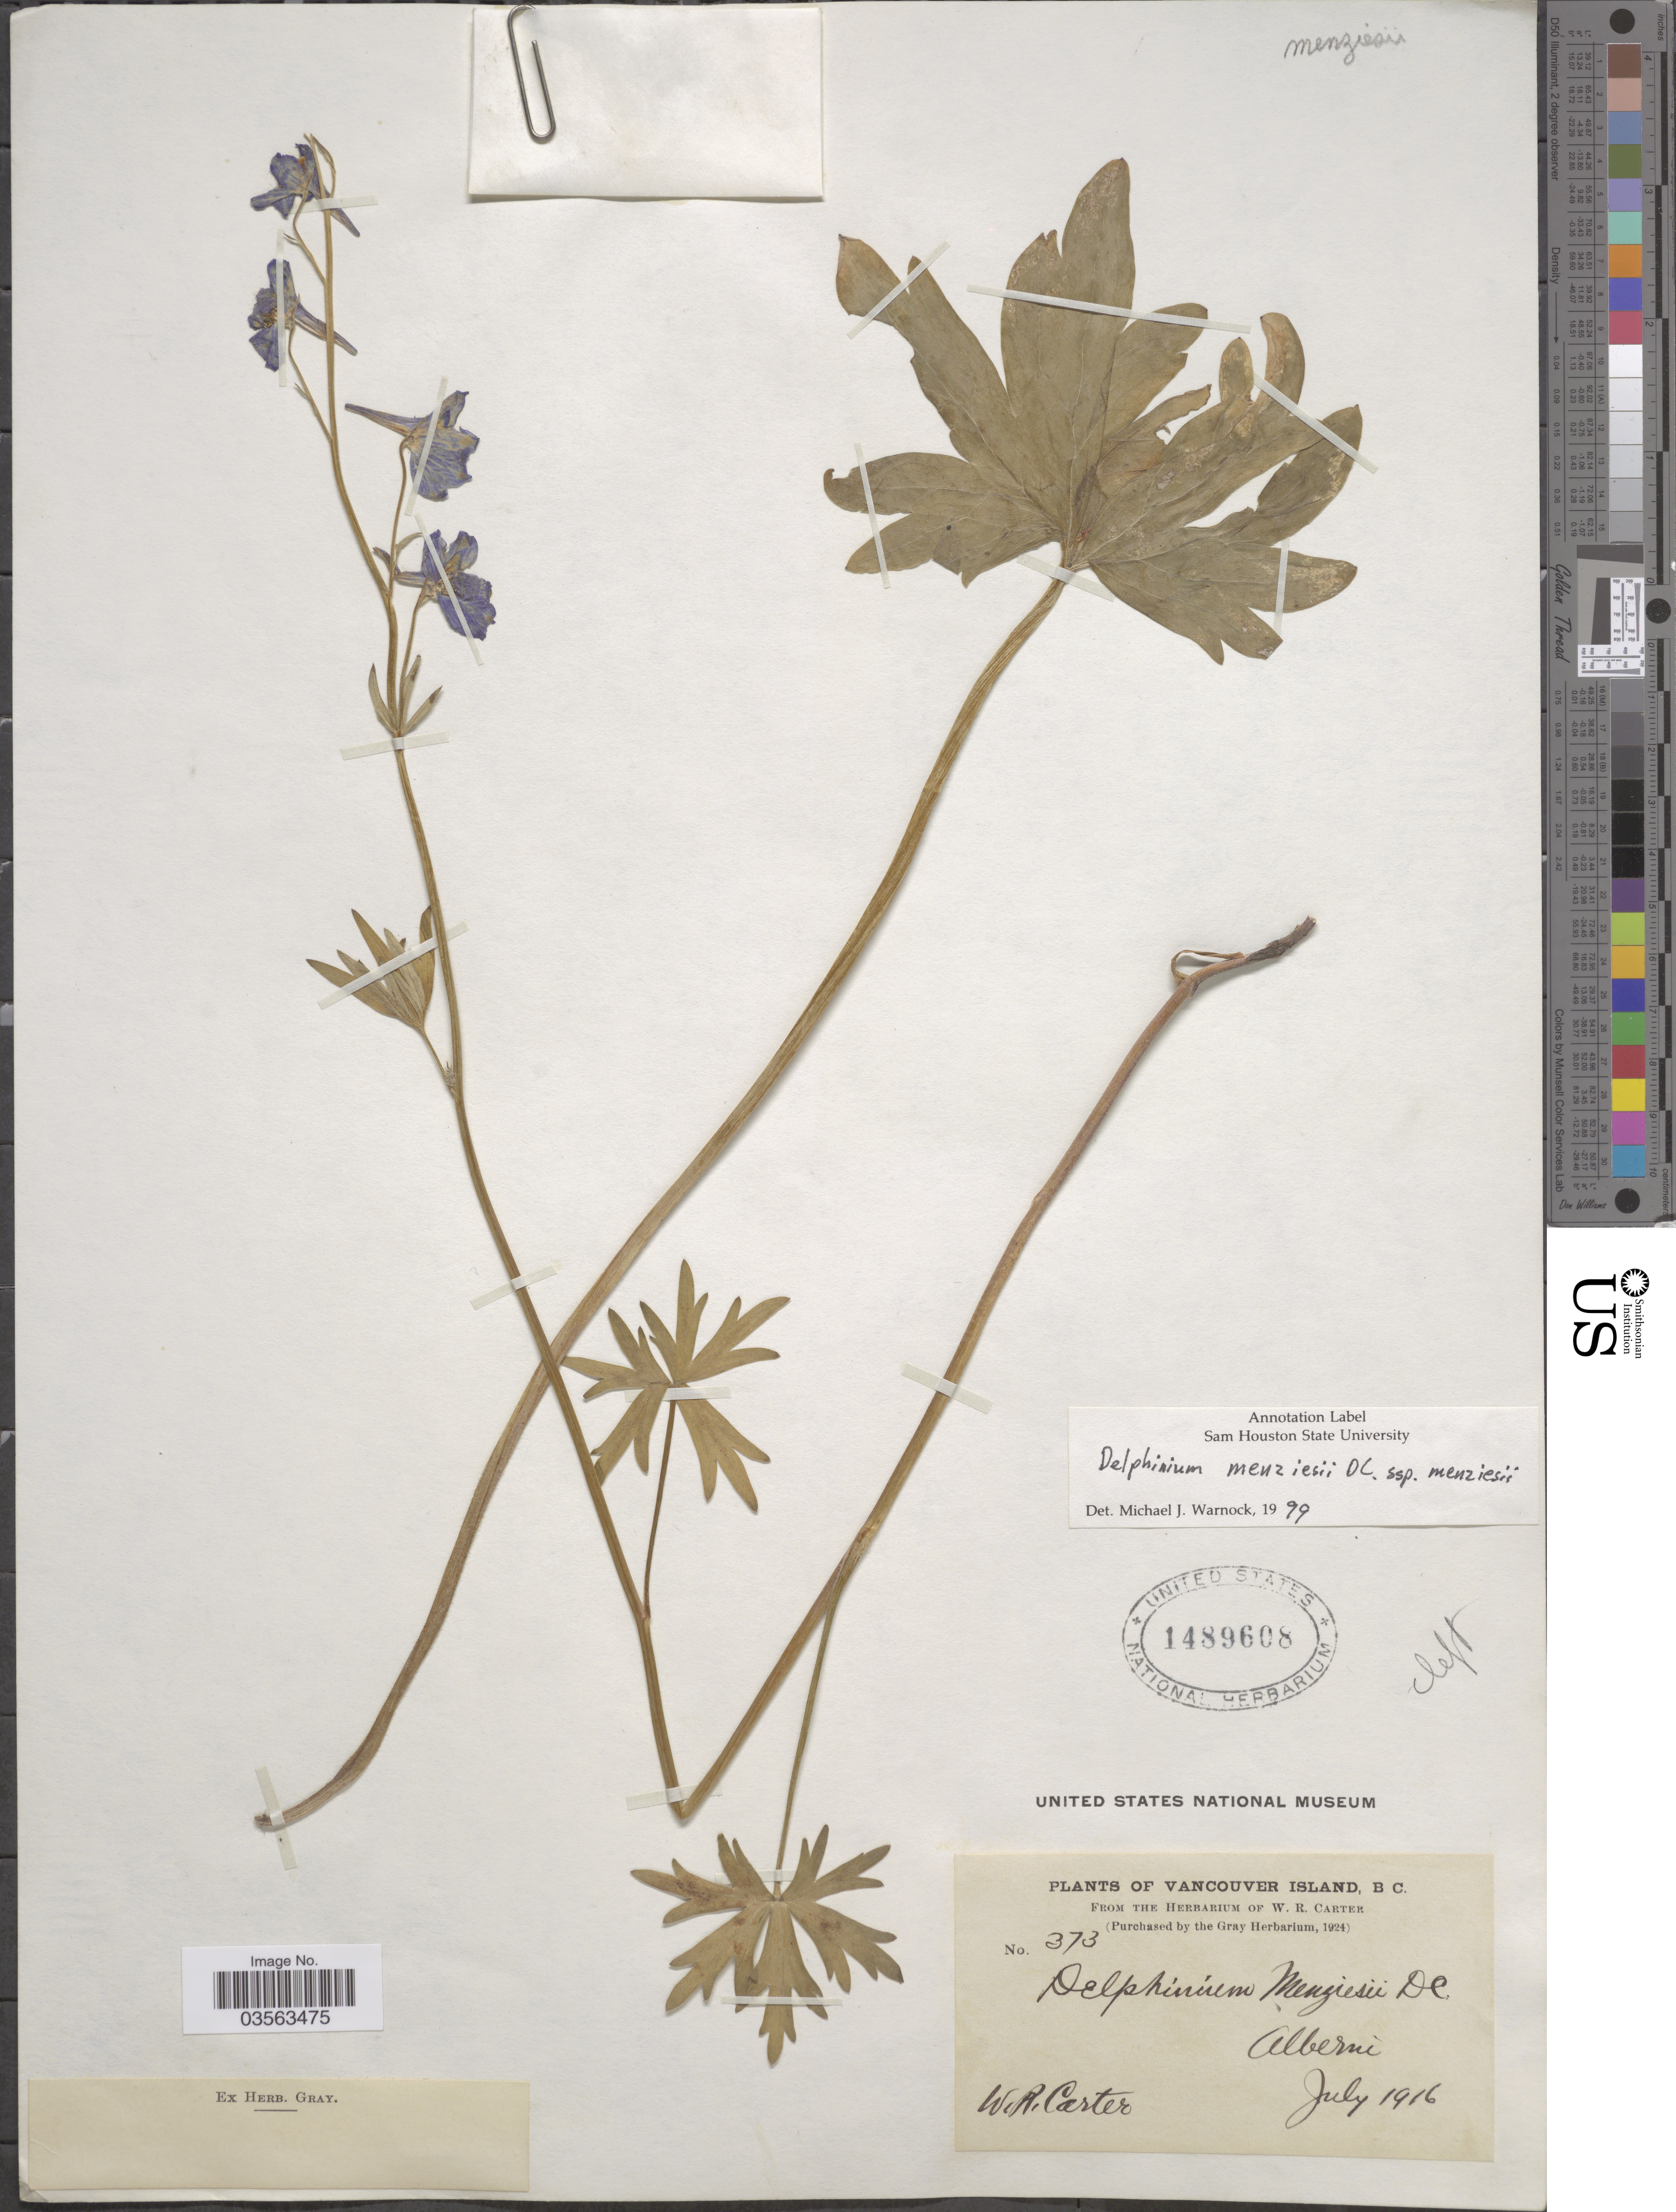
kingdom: Plantae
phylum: Tracheophyta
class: Magnoliopsida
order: Ranunculales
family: Ranunculaceae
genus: Delphinium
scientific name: Delphinium menziesii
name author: DC.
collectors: W. R. Carter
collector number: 373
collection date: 1916-07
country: Canada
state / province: British Columbia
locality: Vancouver Island. Alberni.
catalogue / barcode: US 1489608